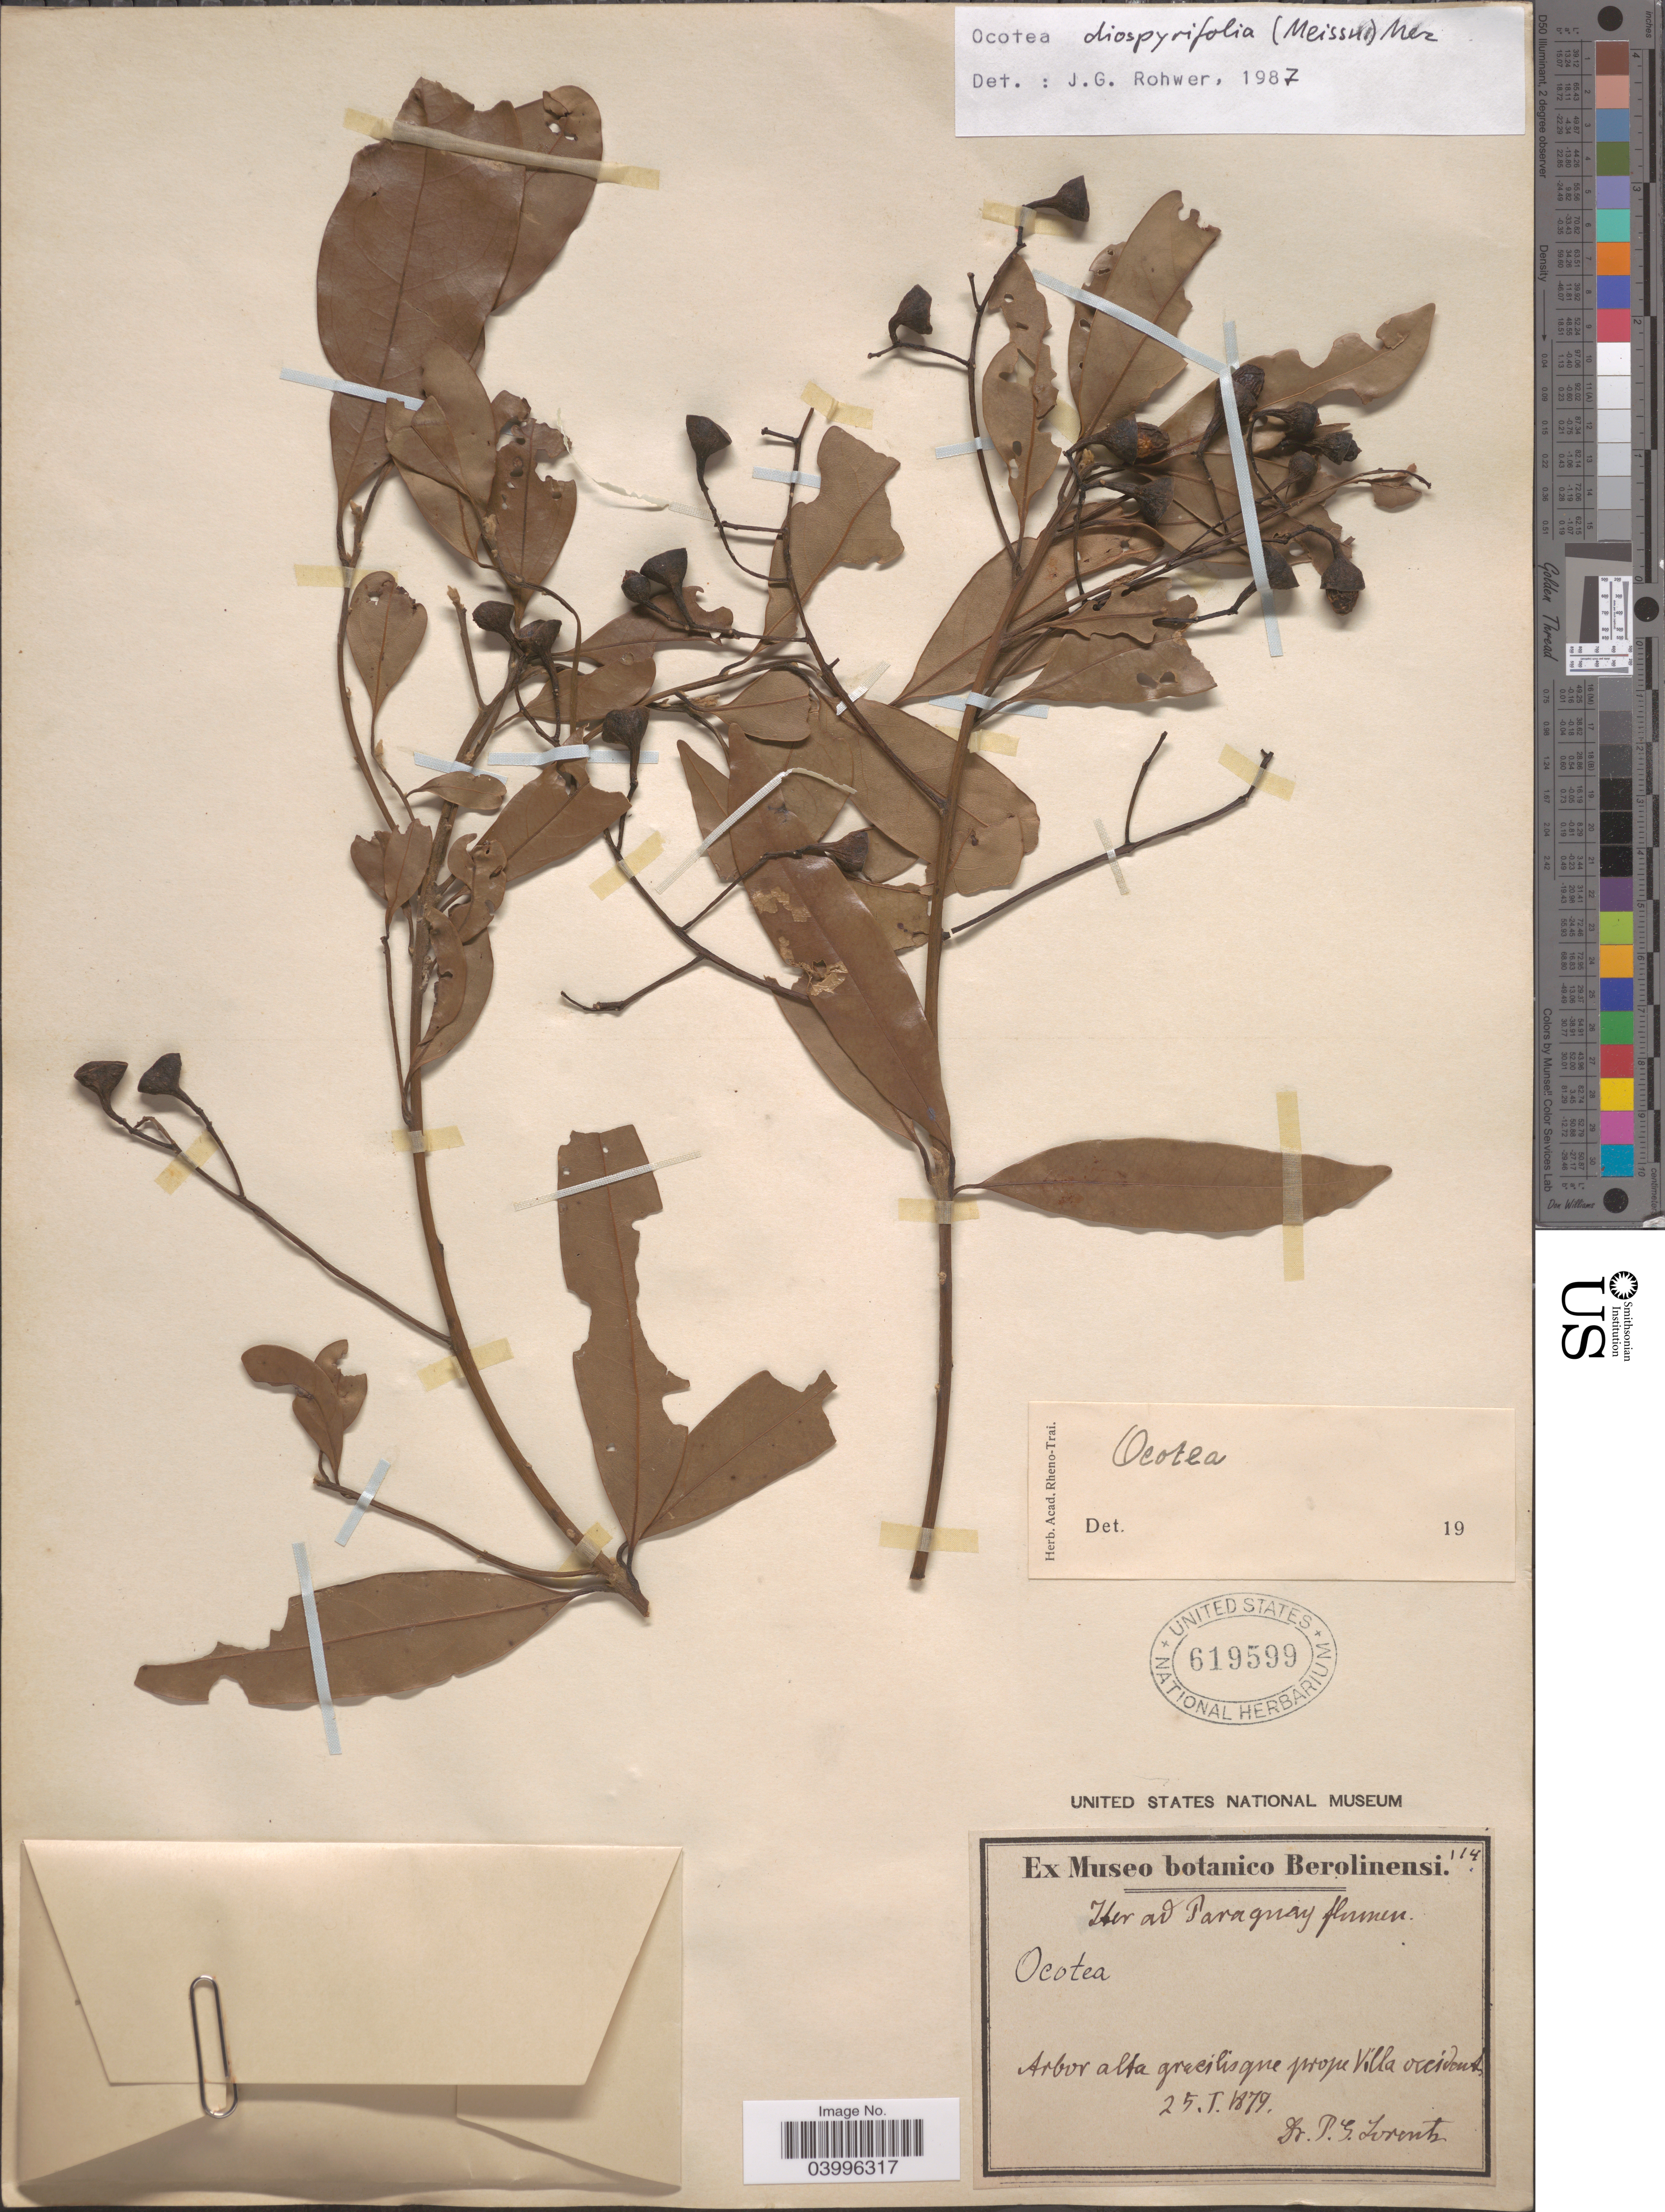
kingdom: Plantae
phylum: Tracheophyta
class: Magnoliopsida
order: Laurales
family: Lauraceae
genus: Ocotea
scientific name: Ocotea diospyrifolia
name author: (Meisn.) Mez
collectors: P. G. Lorentz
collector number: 114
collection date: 1879-01-25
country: Paraguay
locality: Arbor alta gracilisqne prope Villa occident.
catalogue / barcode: US 619599